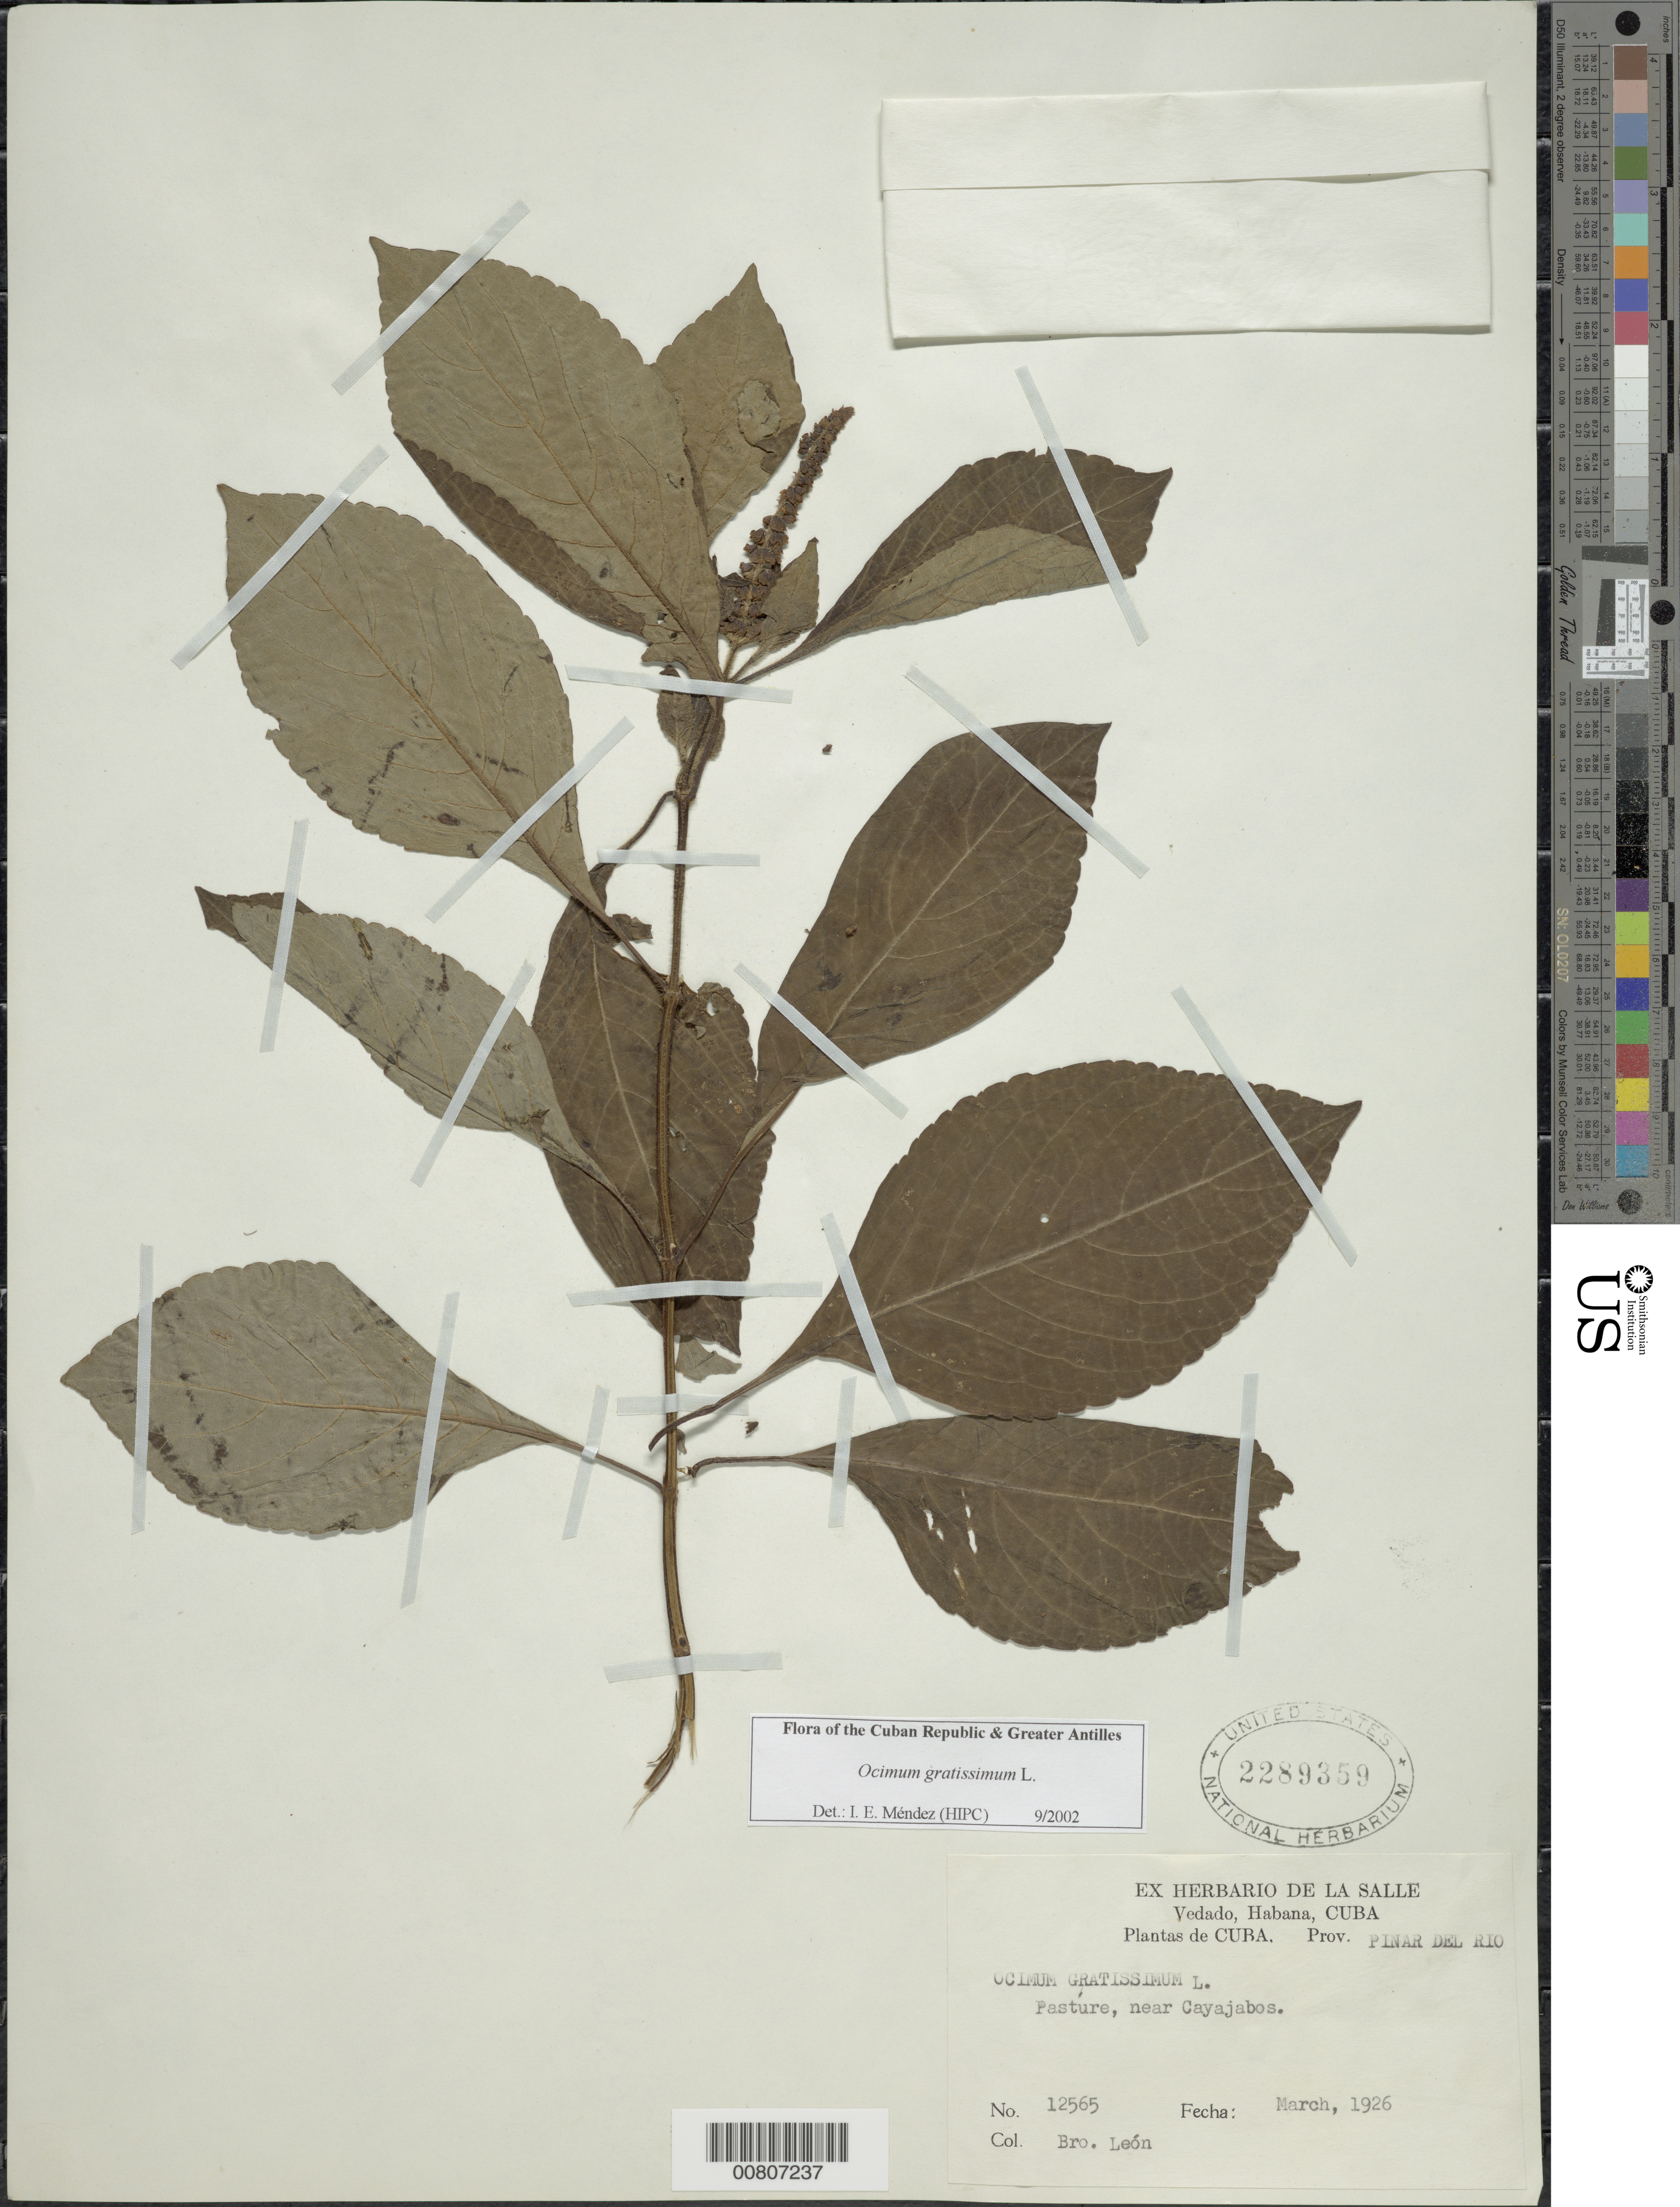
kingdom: Plantae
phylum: Tracheophyta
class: Magnoliopsida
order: Lamiales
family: Lamiaceae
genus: Ocimum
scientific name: Ocimum gratissimum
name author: L.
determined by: Méndez, Isidro E., (HIPC)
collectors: Bro. León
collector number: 12565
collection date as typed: Mar 1926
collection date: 1926-03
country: Cuba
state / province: Oriente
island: Cuba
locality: Cayajabos, near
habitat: Pasture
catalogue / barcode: US 2289359